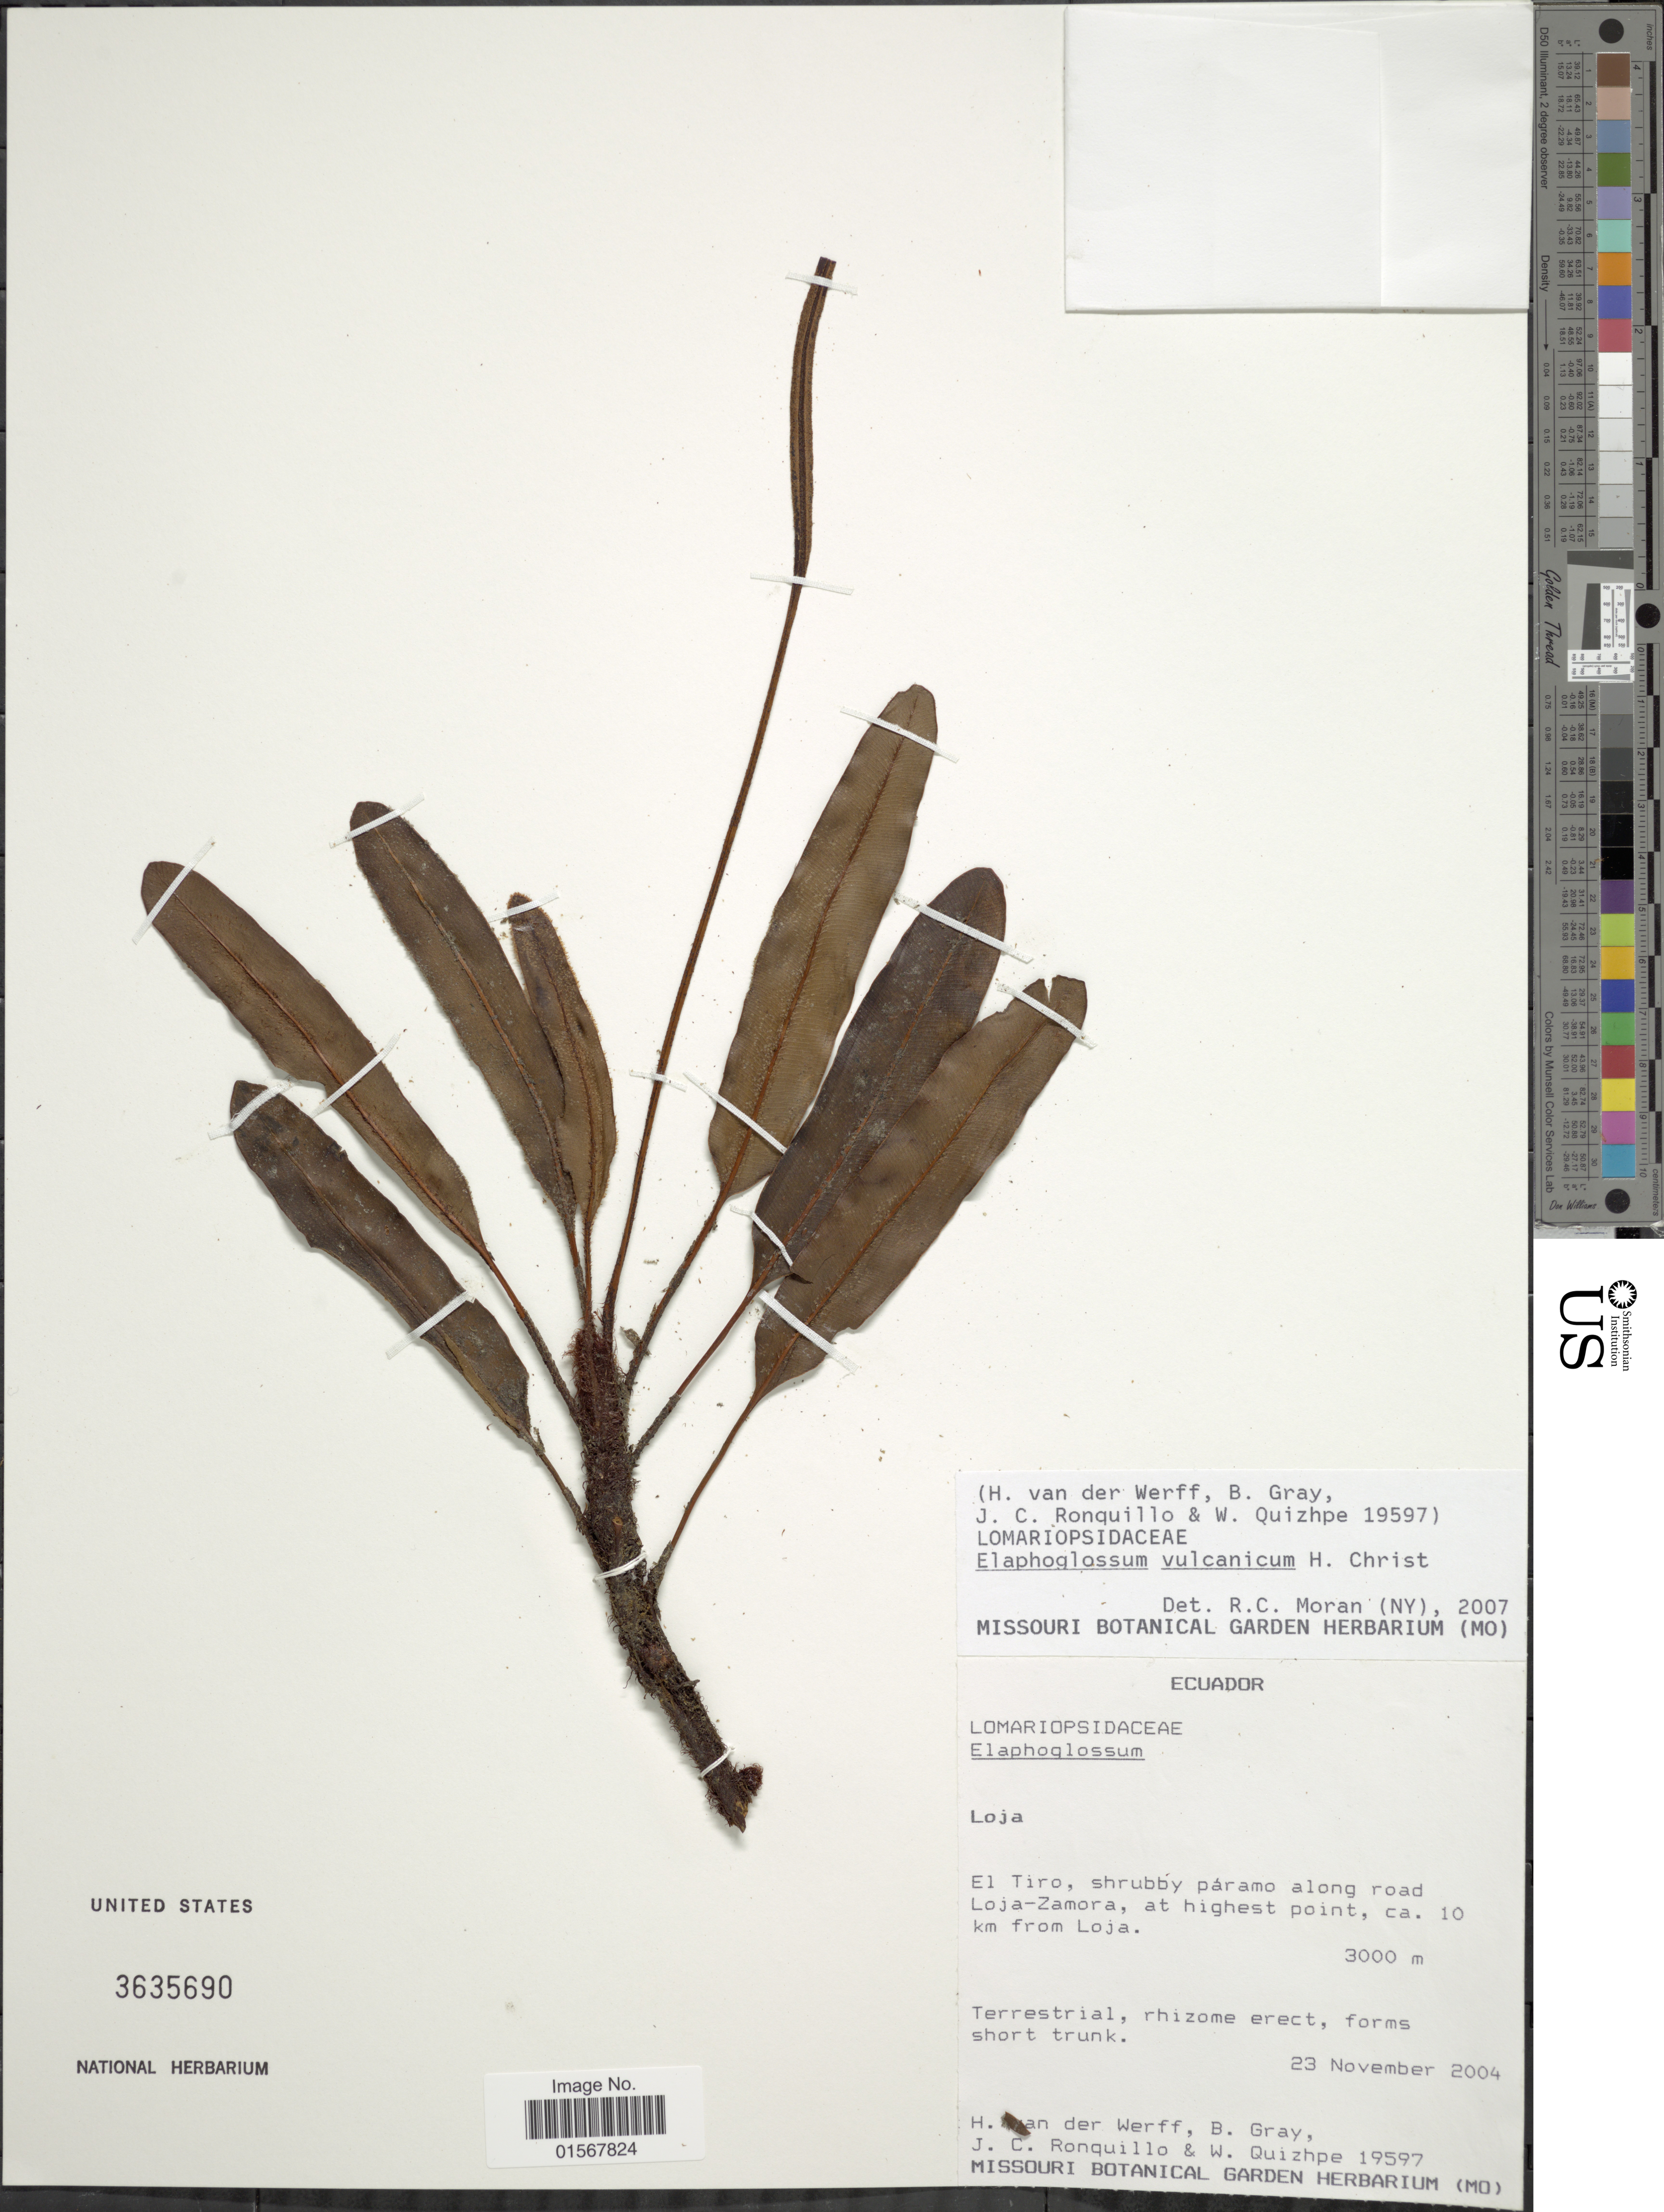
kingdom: Plantae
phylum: Tracheophyta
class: Polypodiopsida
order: Polypodiales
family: Dryopteridaceae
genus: Elaphoglossum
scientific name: Elaphoglossum vulcanicum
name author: Christ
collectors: H. van der Werff, B. Gray, J. Ronquillo & W. Quizhpe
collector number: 19597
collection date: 2004-11-23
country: Ecuador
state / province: Loja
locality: Loja, El Tirzo, shrubby paramo along road Loja-Zamora, at highest point, ca. 10 km from Loja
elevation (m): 3000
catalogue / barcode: US 3635690